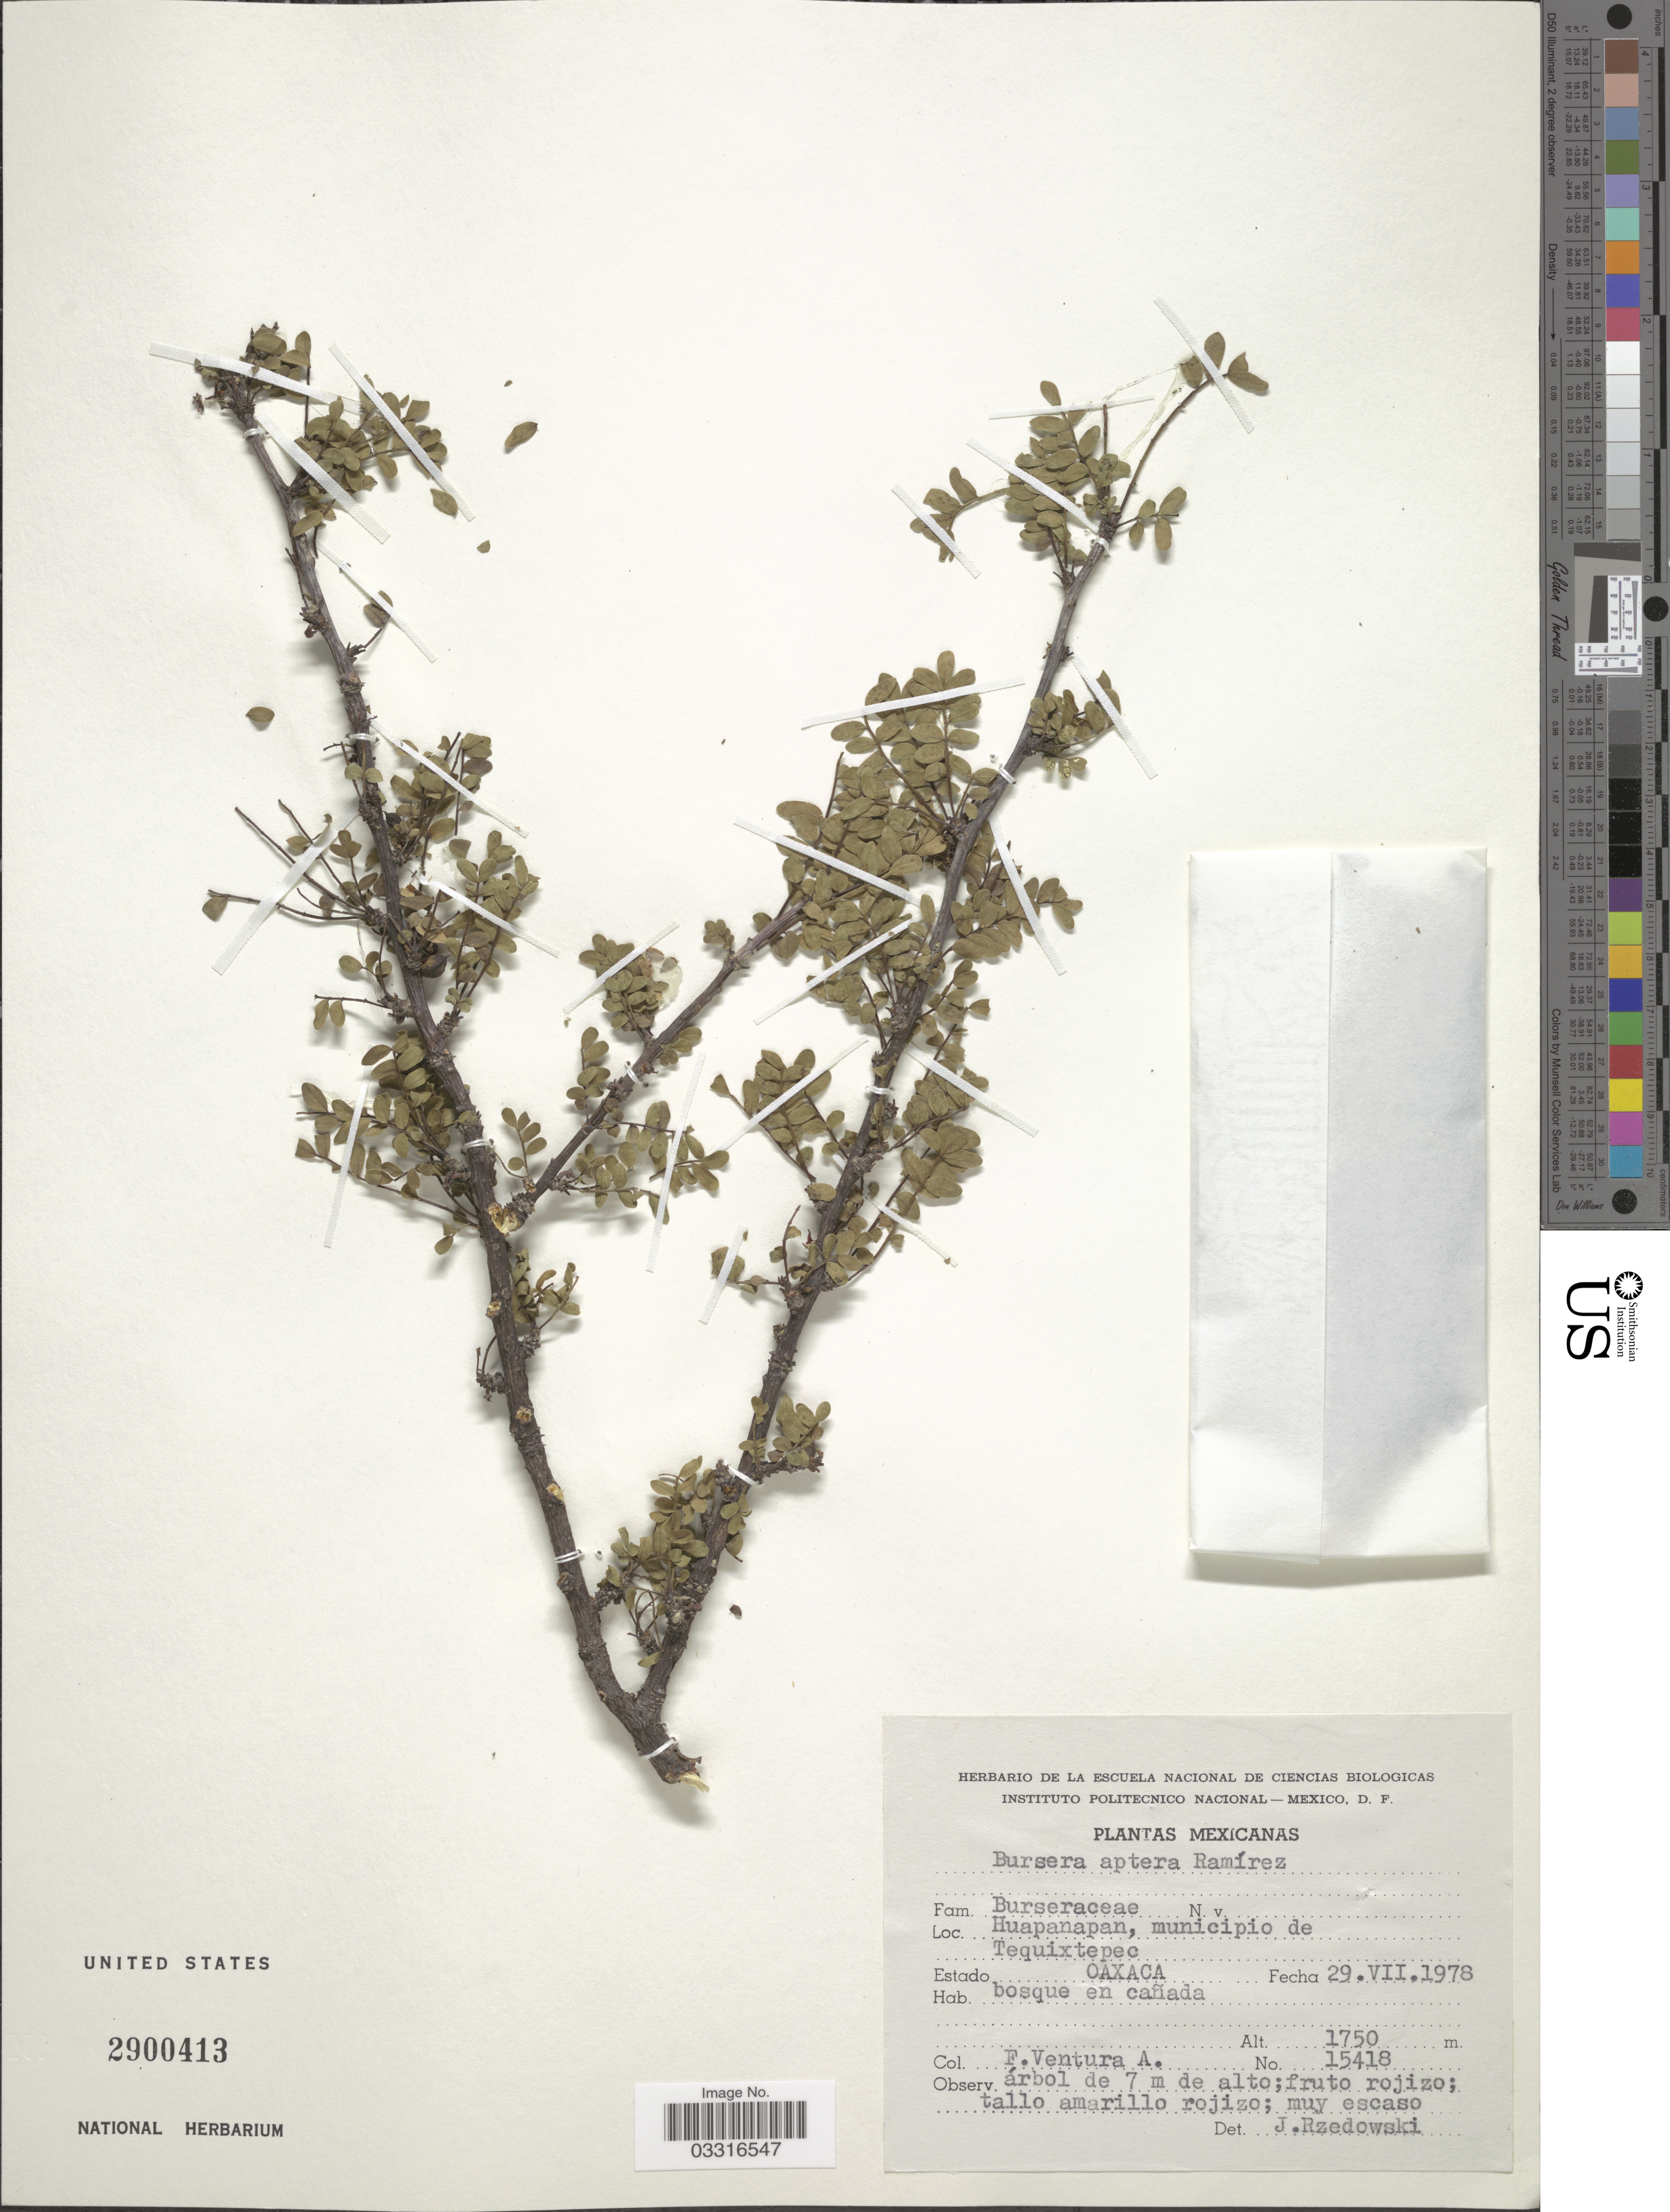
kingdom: Plantae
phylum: Tracheophyta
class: Magnoliopsida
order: Sapindales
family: Burseraceae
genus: Bursera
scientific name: Bursera aptera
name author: Ramírez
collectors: F. Ventura A.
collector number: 15418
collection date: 1978-07-29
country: Mexico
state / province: Oaxaca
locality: Huapanapan, municipio de Tequixtepec.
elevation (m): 1750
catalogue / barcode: US 2900413